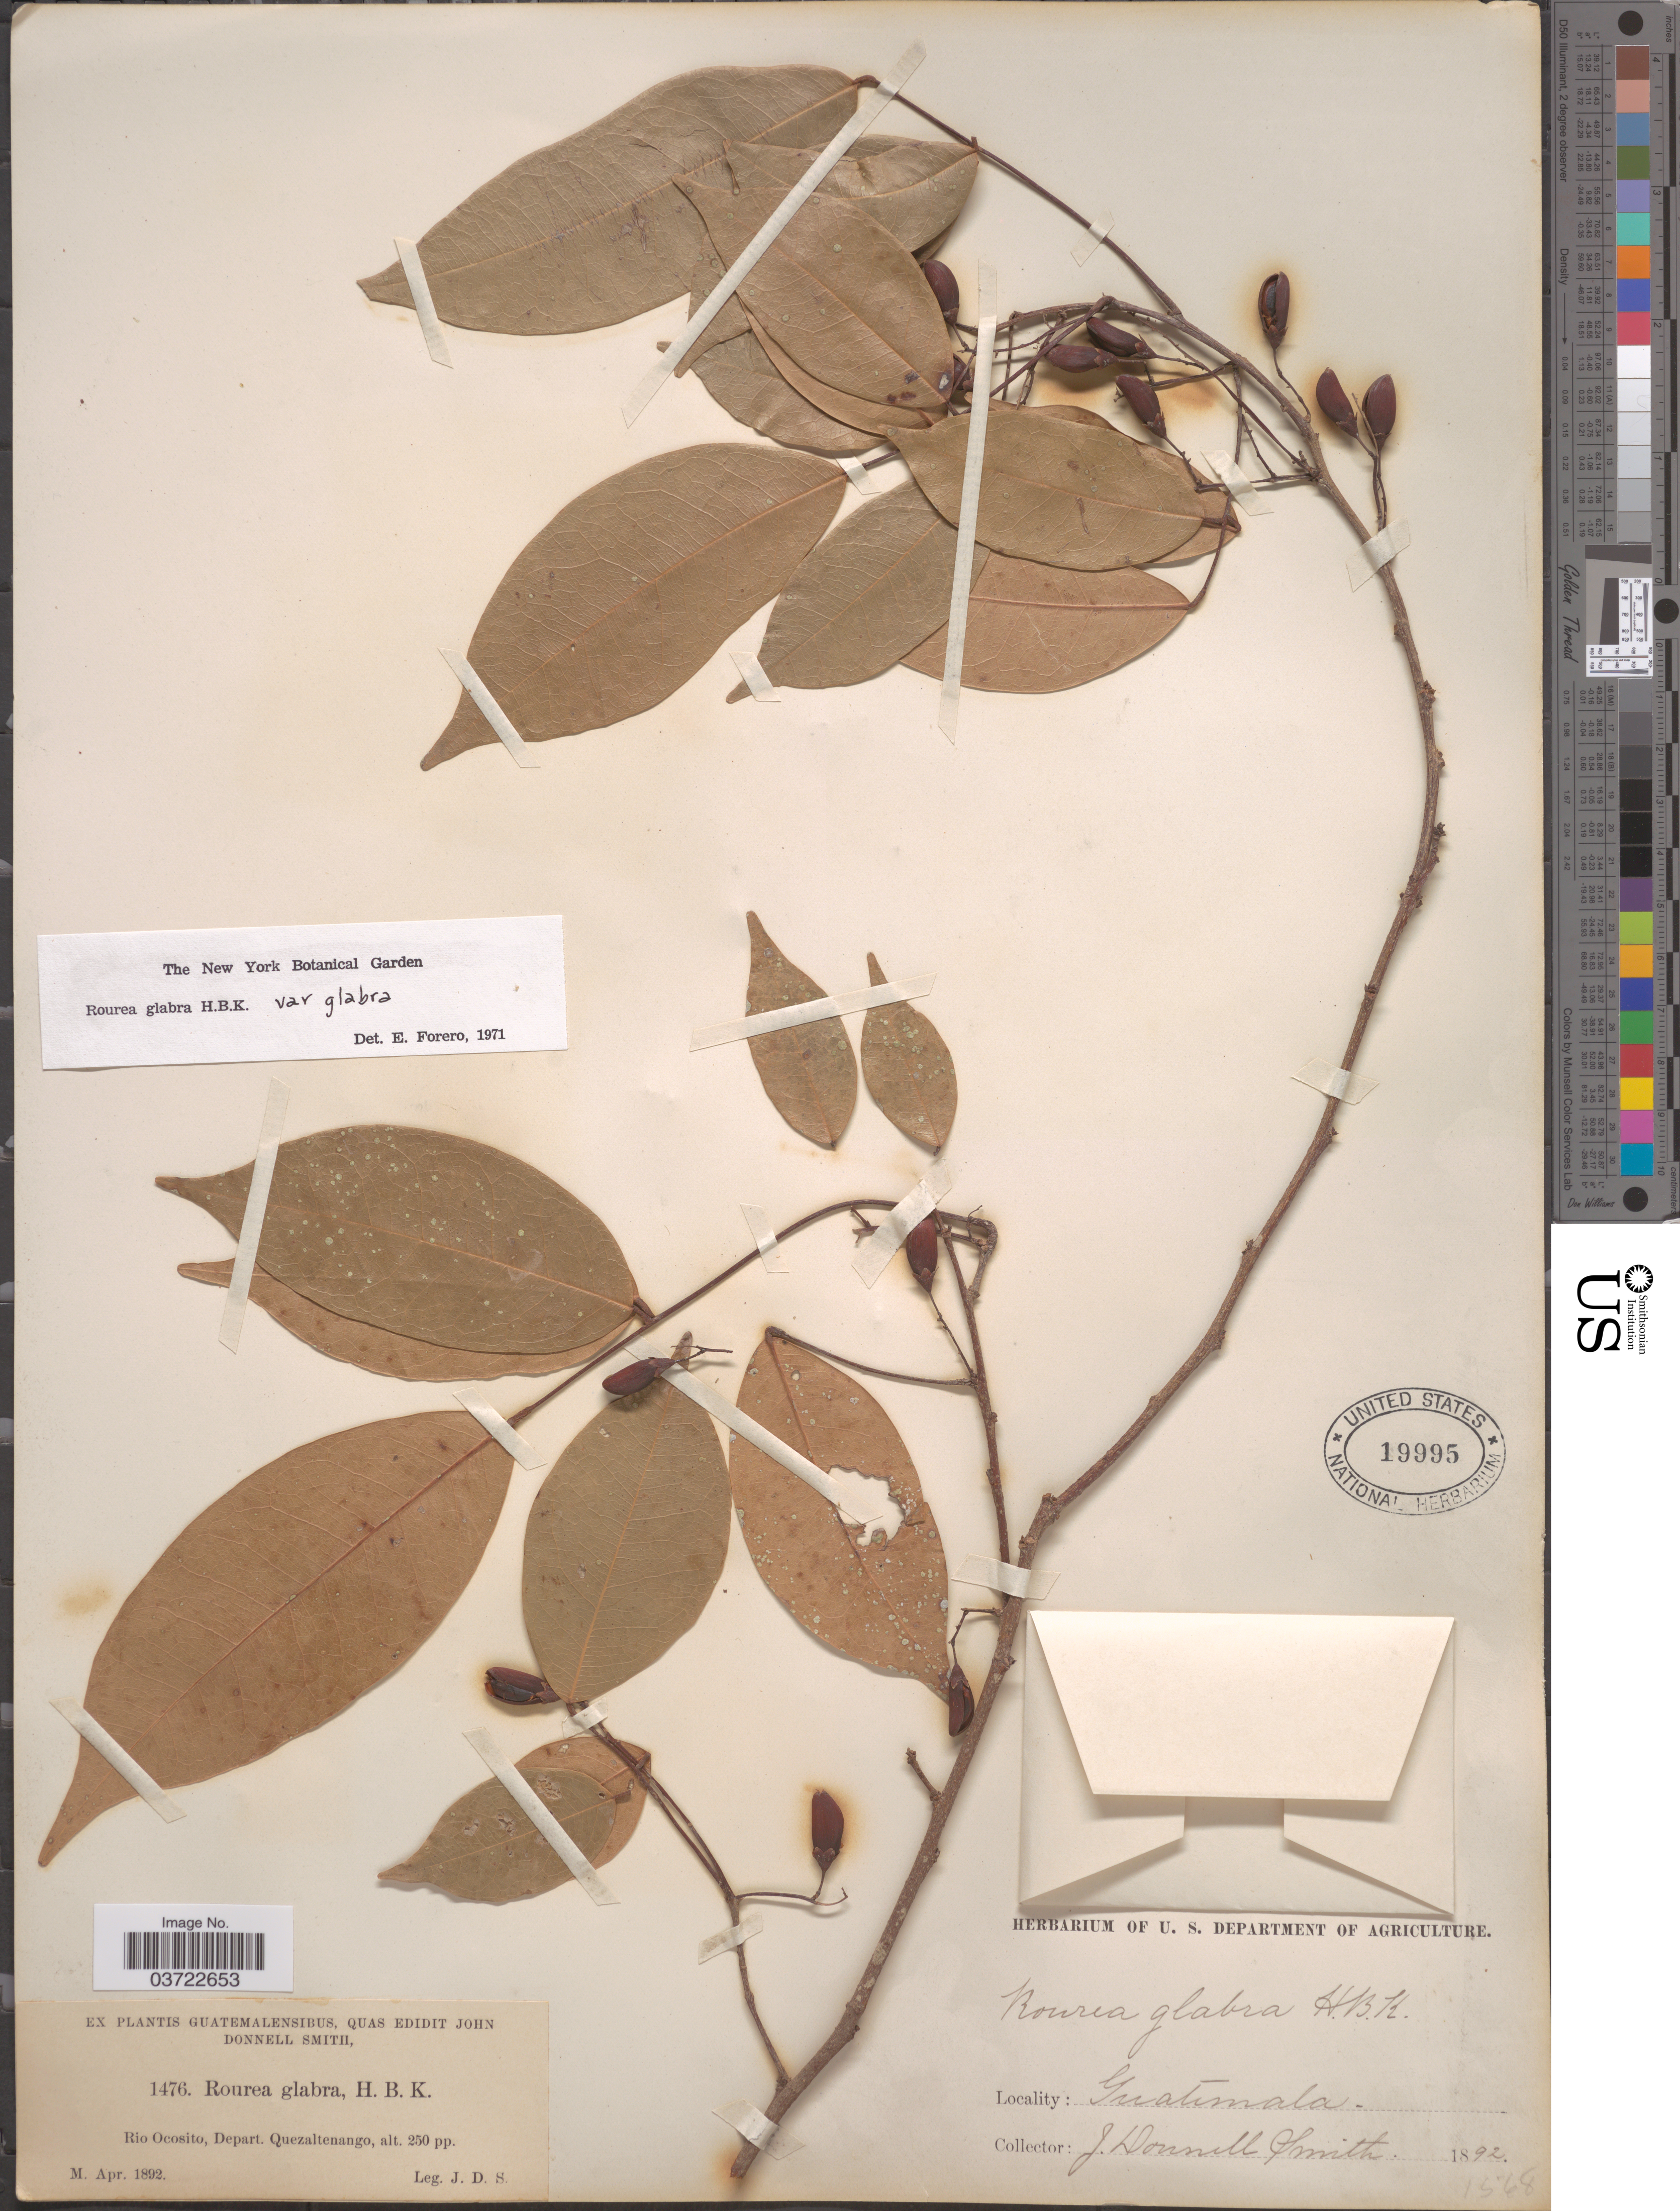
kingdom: Plantae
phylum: Tracheophyta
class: Magnoliopsida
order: Oxalidales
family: Connaraceae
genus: Rourea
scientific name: Rourea glabra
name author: Kunth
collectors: J. Donnell Smith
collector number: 1476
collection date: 1892-04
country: Guatemala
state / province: Quetzaltenango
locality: Rio Ocosito, Depart. Quezaltenango.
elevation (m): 76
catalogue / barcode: US 19995